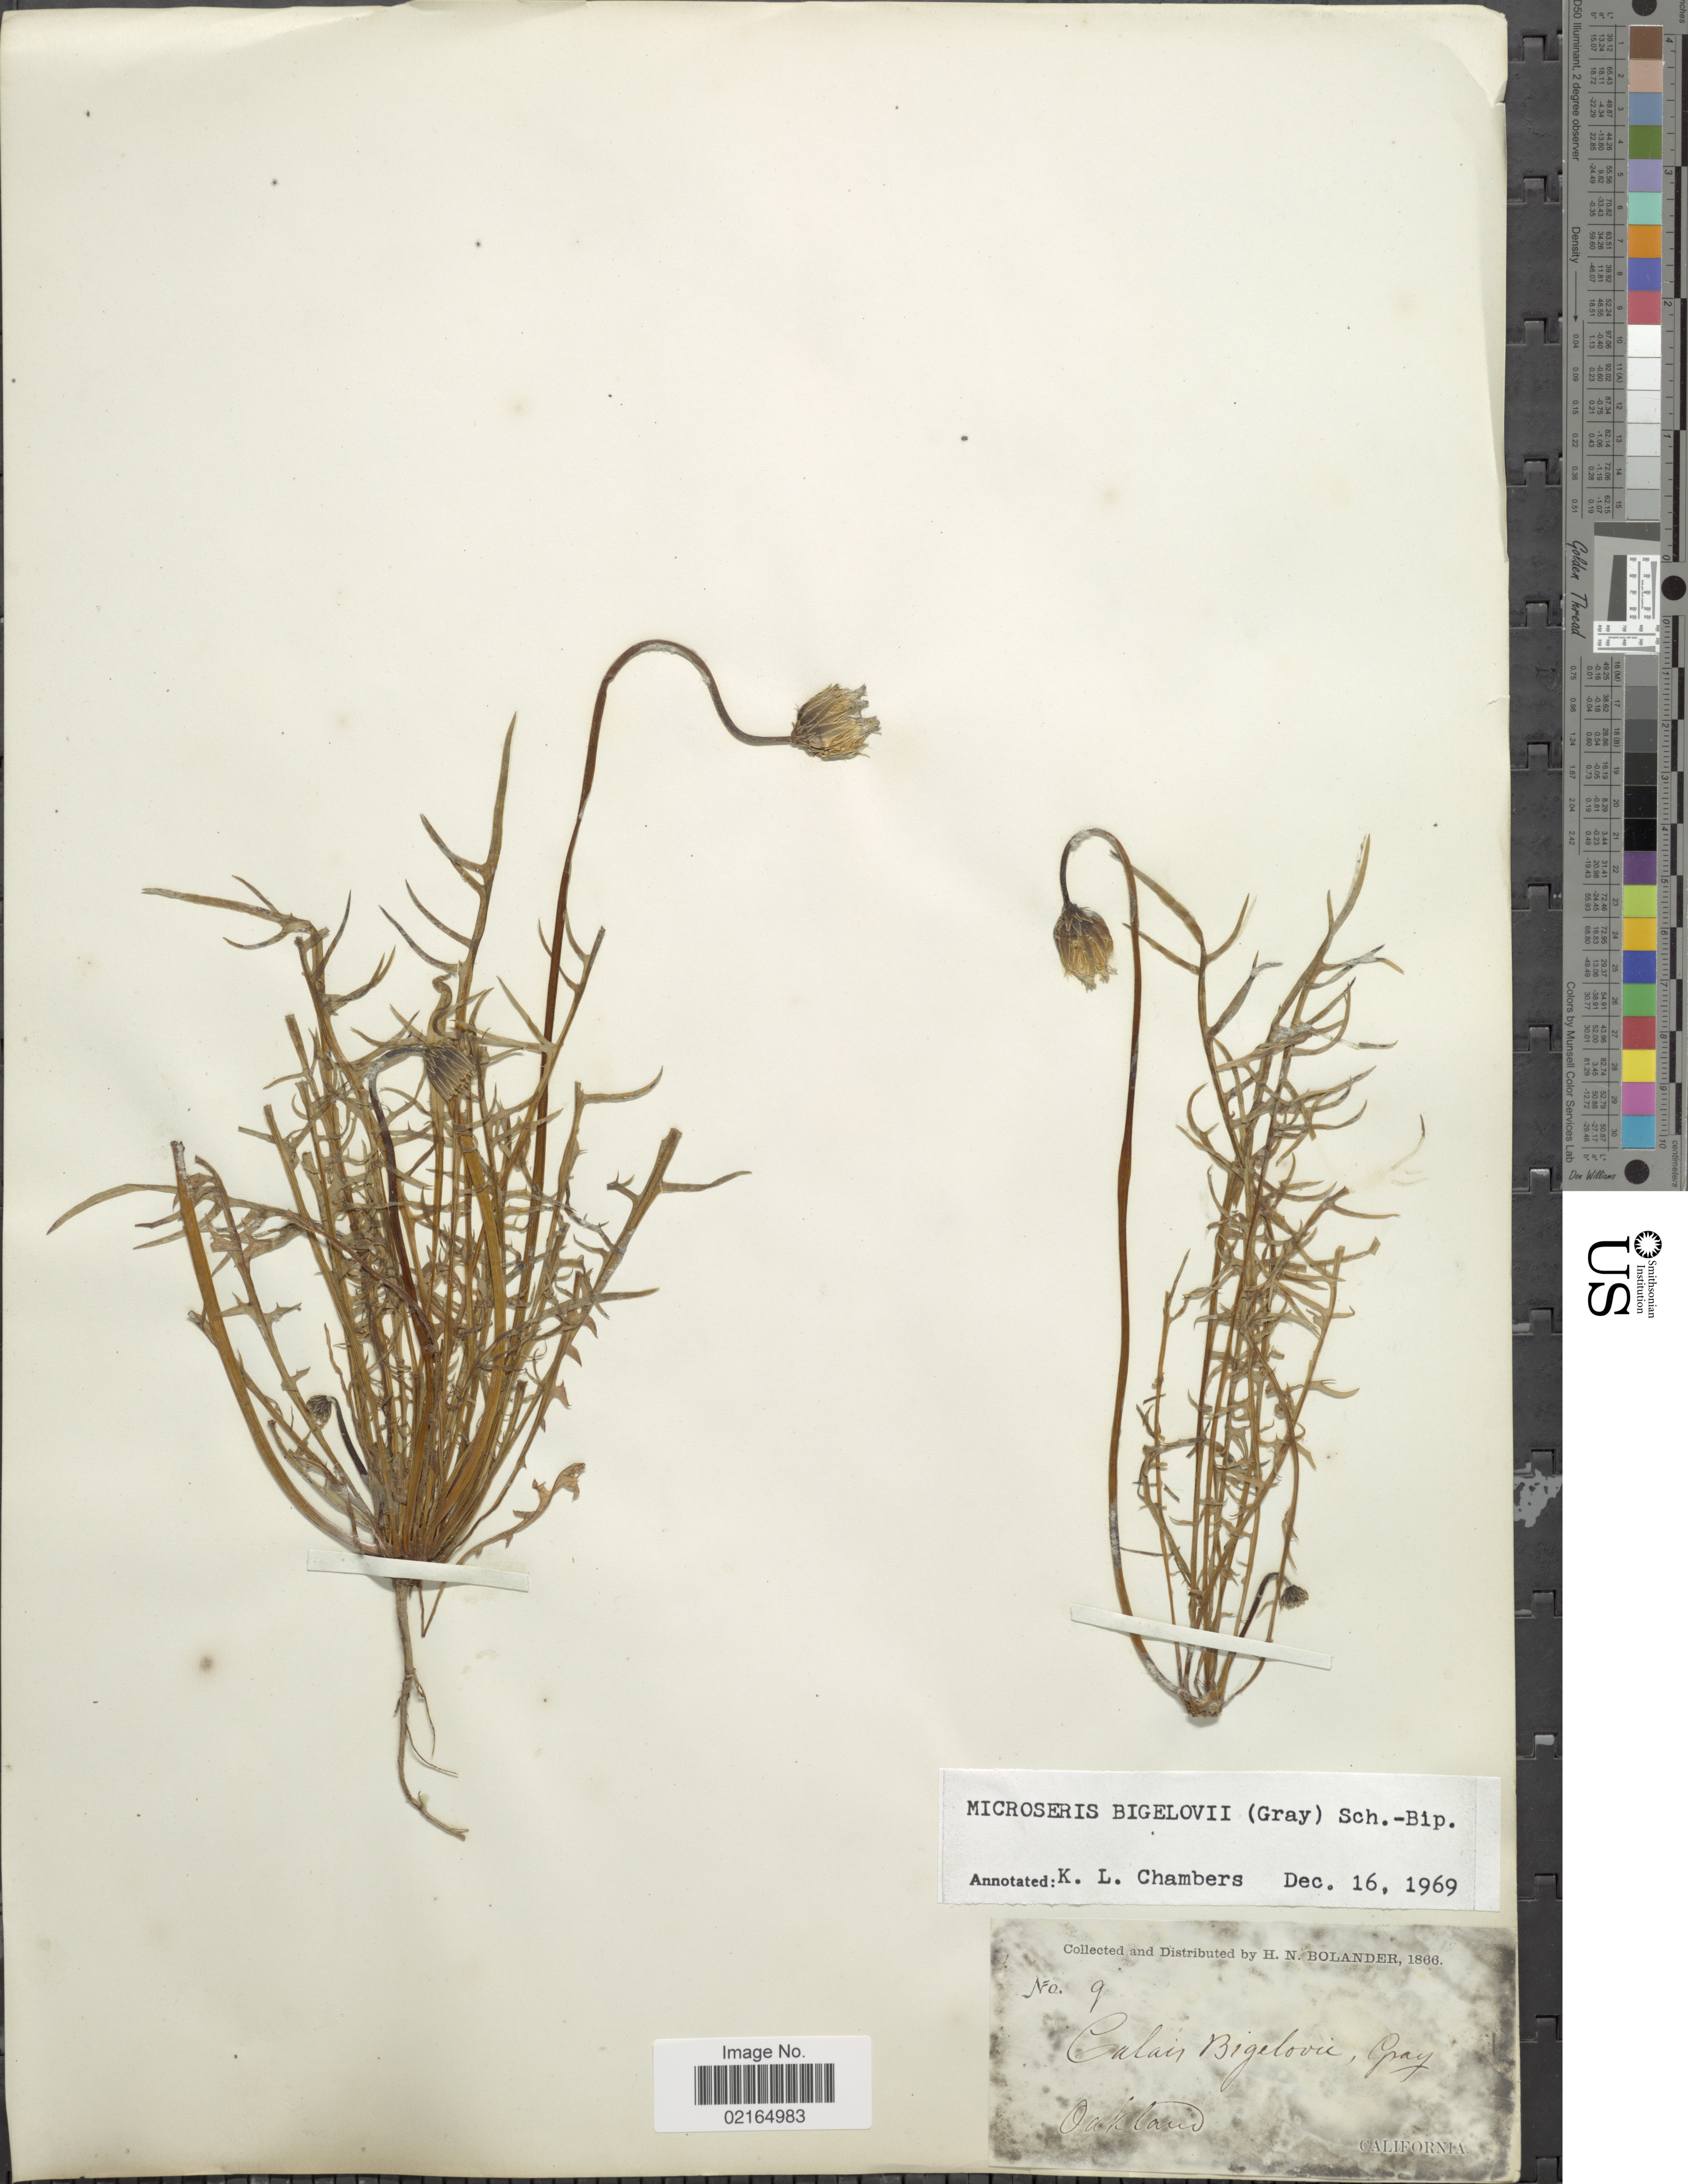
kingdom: Plantae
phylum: Tracheophyta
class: Magnoliopsida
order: Asterales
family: Asteraceae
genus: Microseris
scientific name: Microseris bigelovii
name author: (A. Gray) Sch. Bip.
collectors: H. Bolander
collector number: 59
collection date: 1866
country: United States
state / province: California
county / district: Alameda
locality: Oakland.